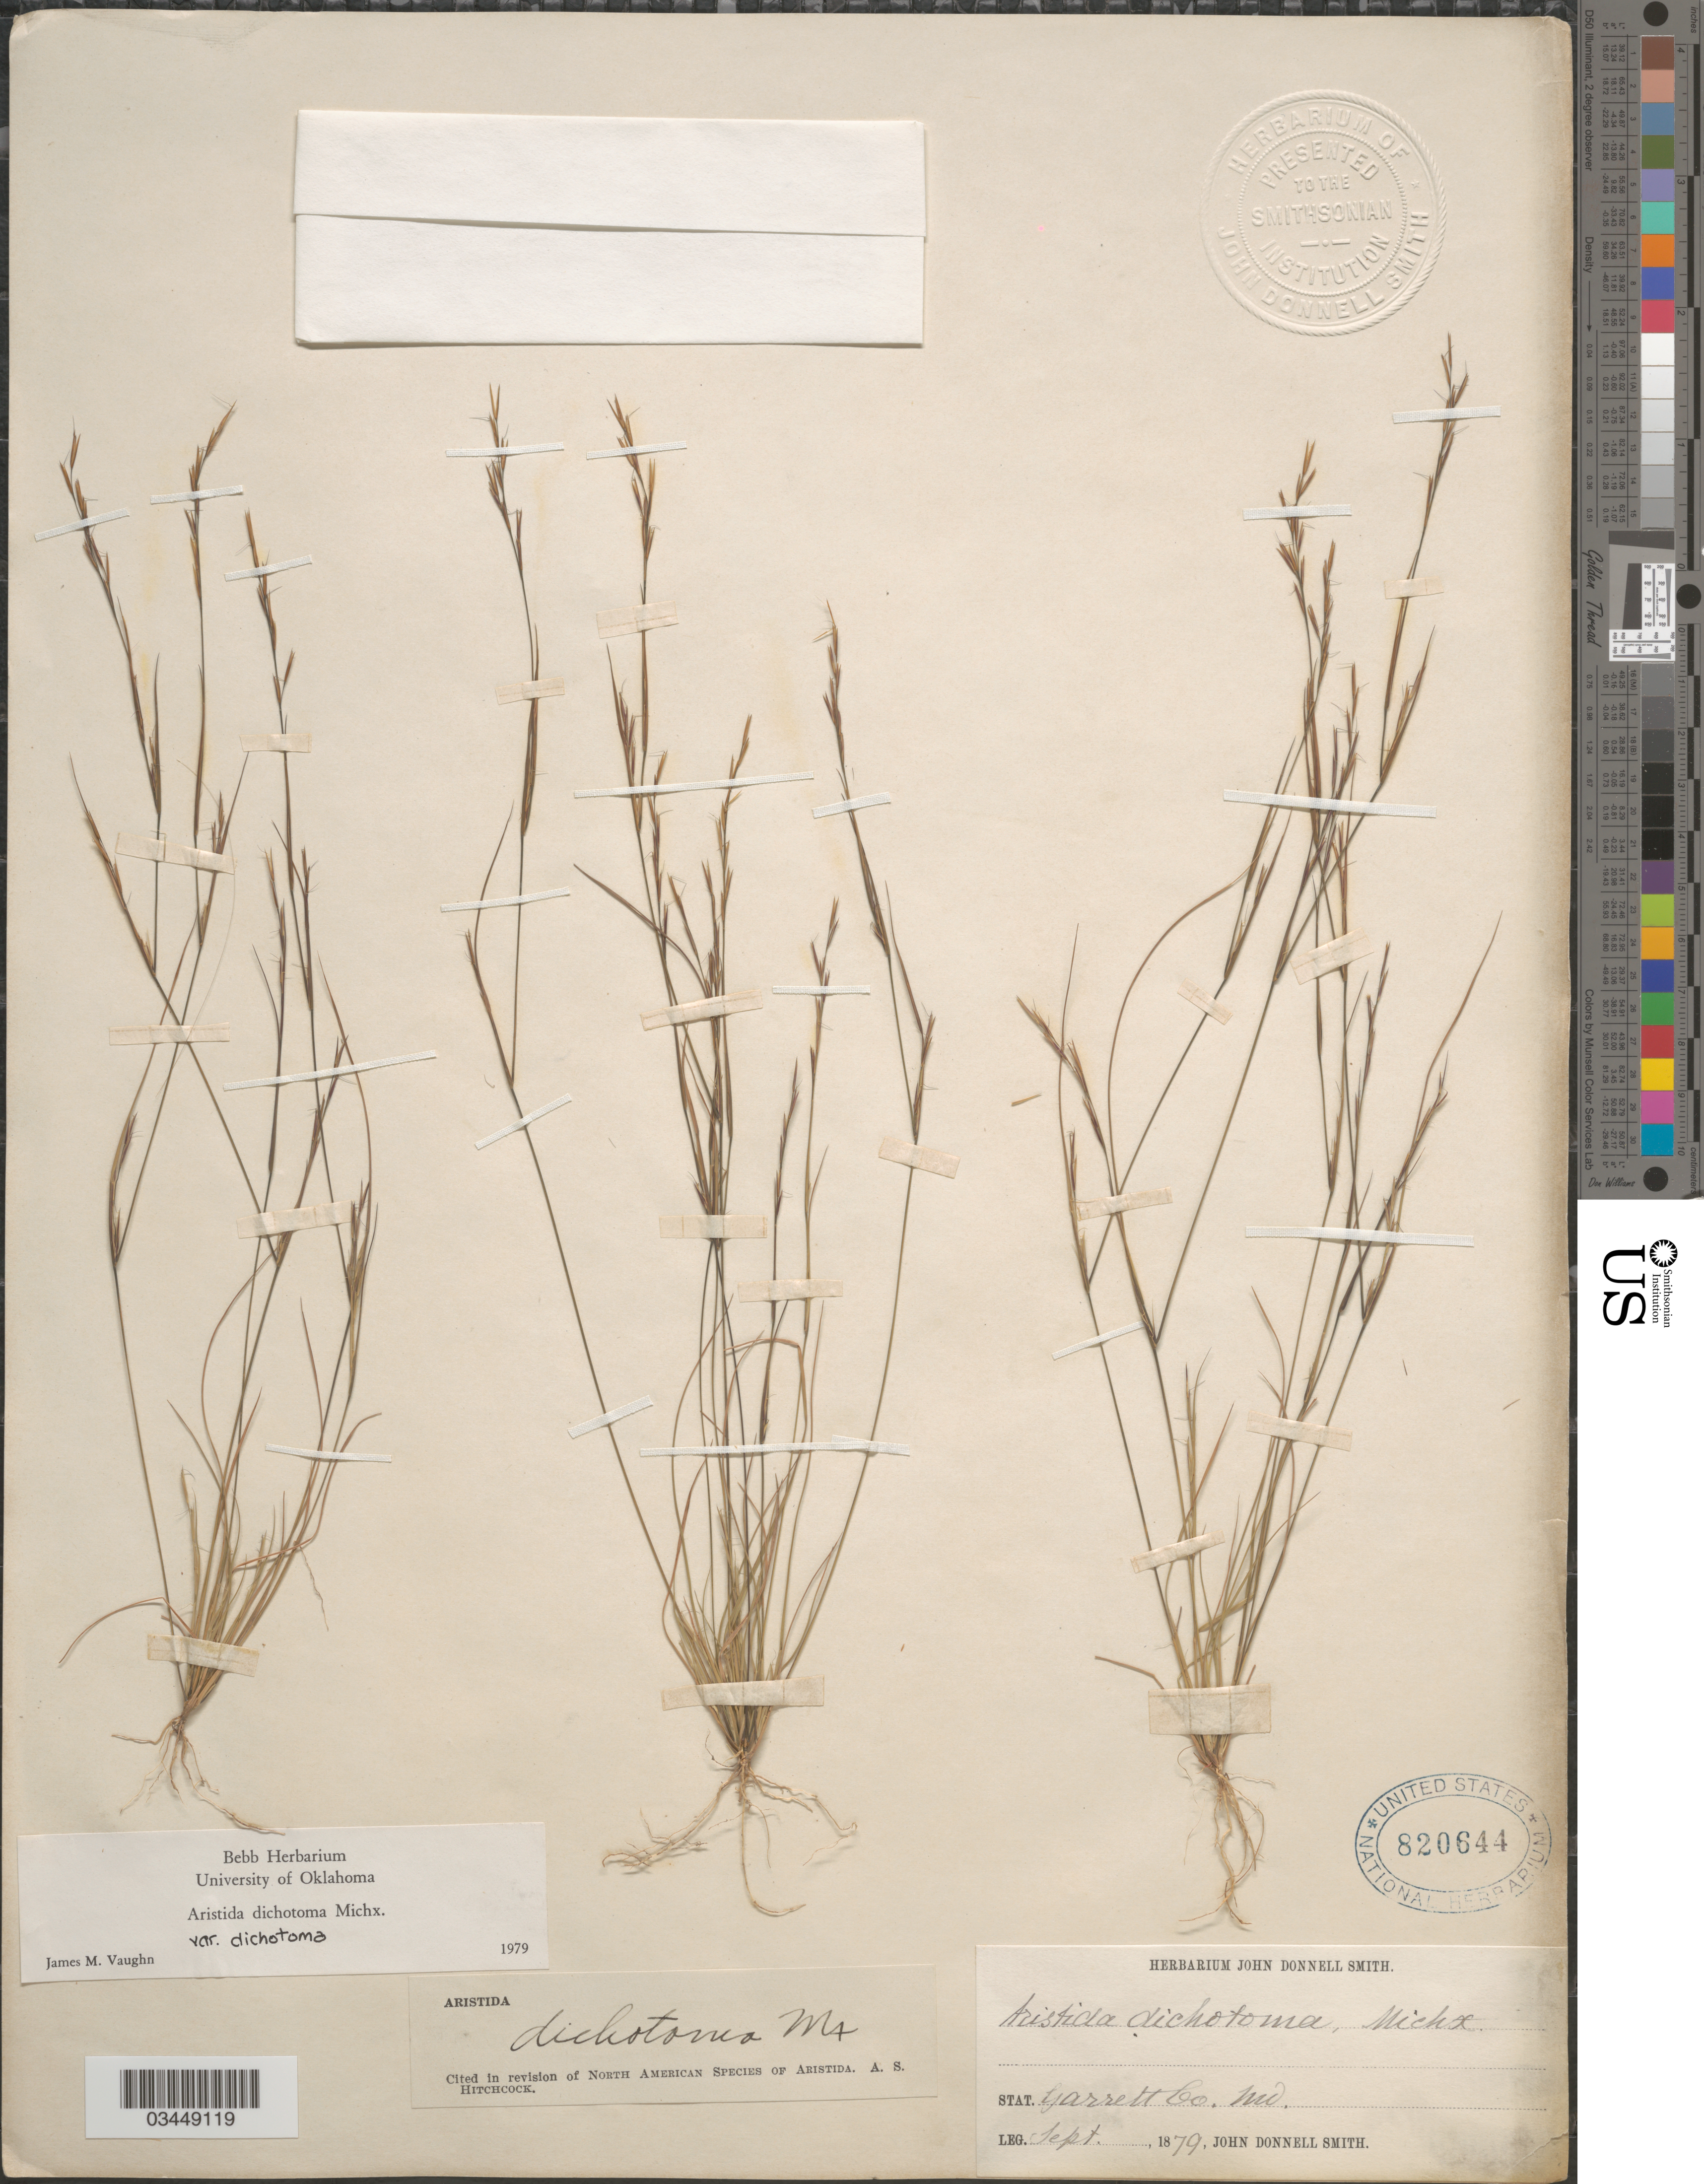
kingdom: Plantae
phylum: Tracheophyta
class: Liliopsida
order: Poales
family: Poaceae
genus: Aristida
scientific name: Aristida dichotoma var. dichotoma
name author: Michx.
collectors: J. Donnell Smith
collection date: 1879-09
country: United States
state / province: Maryland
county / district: Garrett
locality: Garrett Co.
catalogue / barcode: US 820644